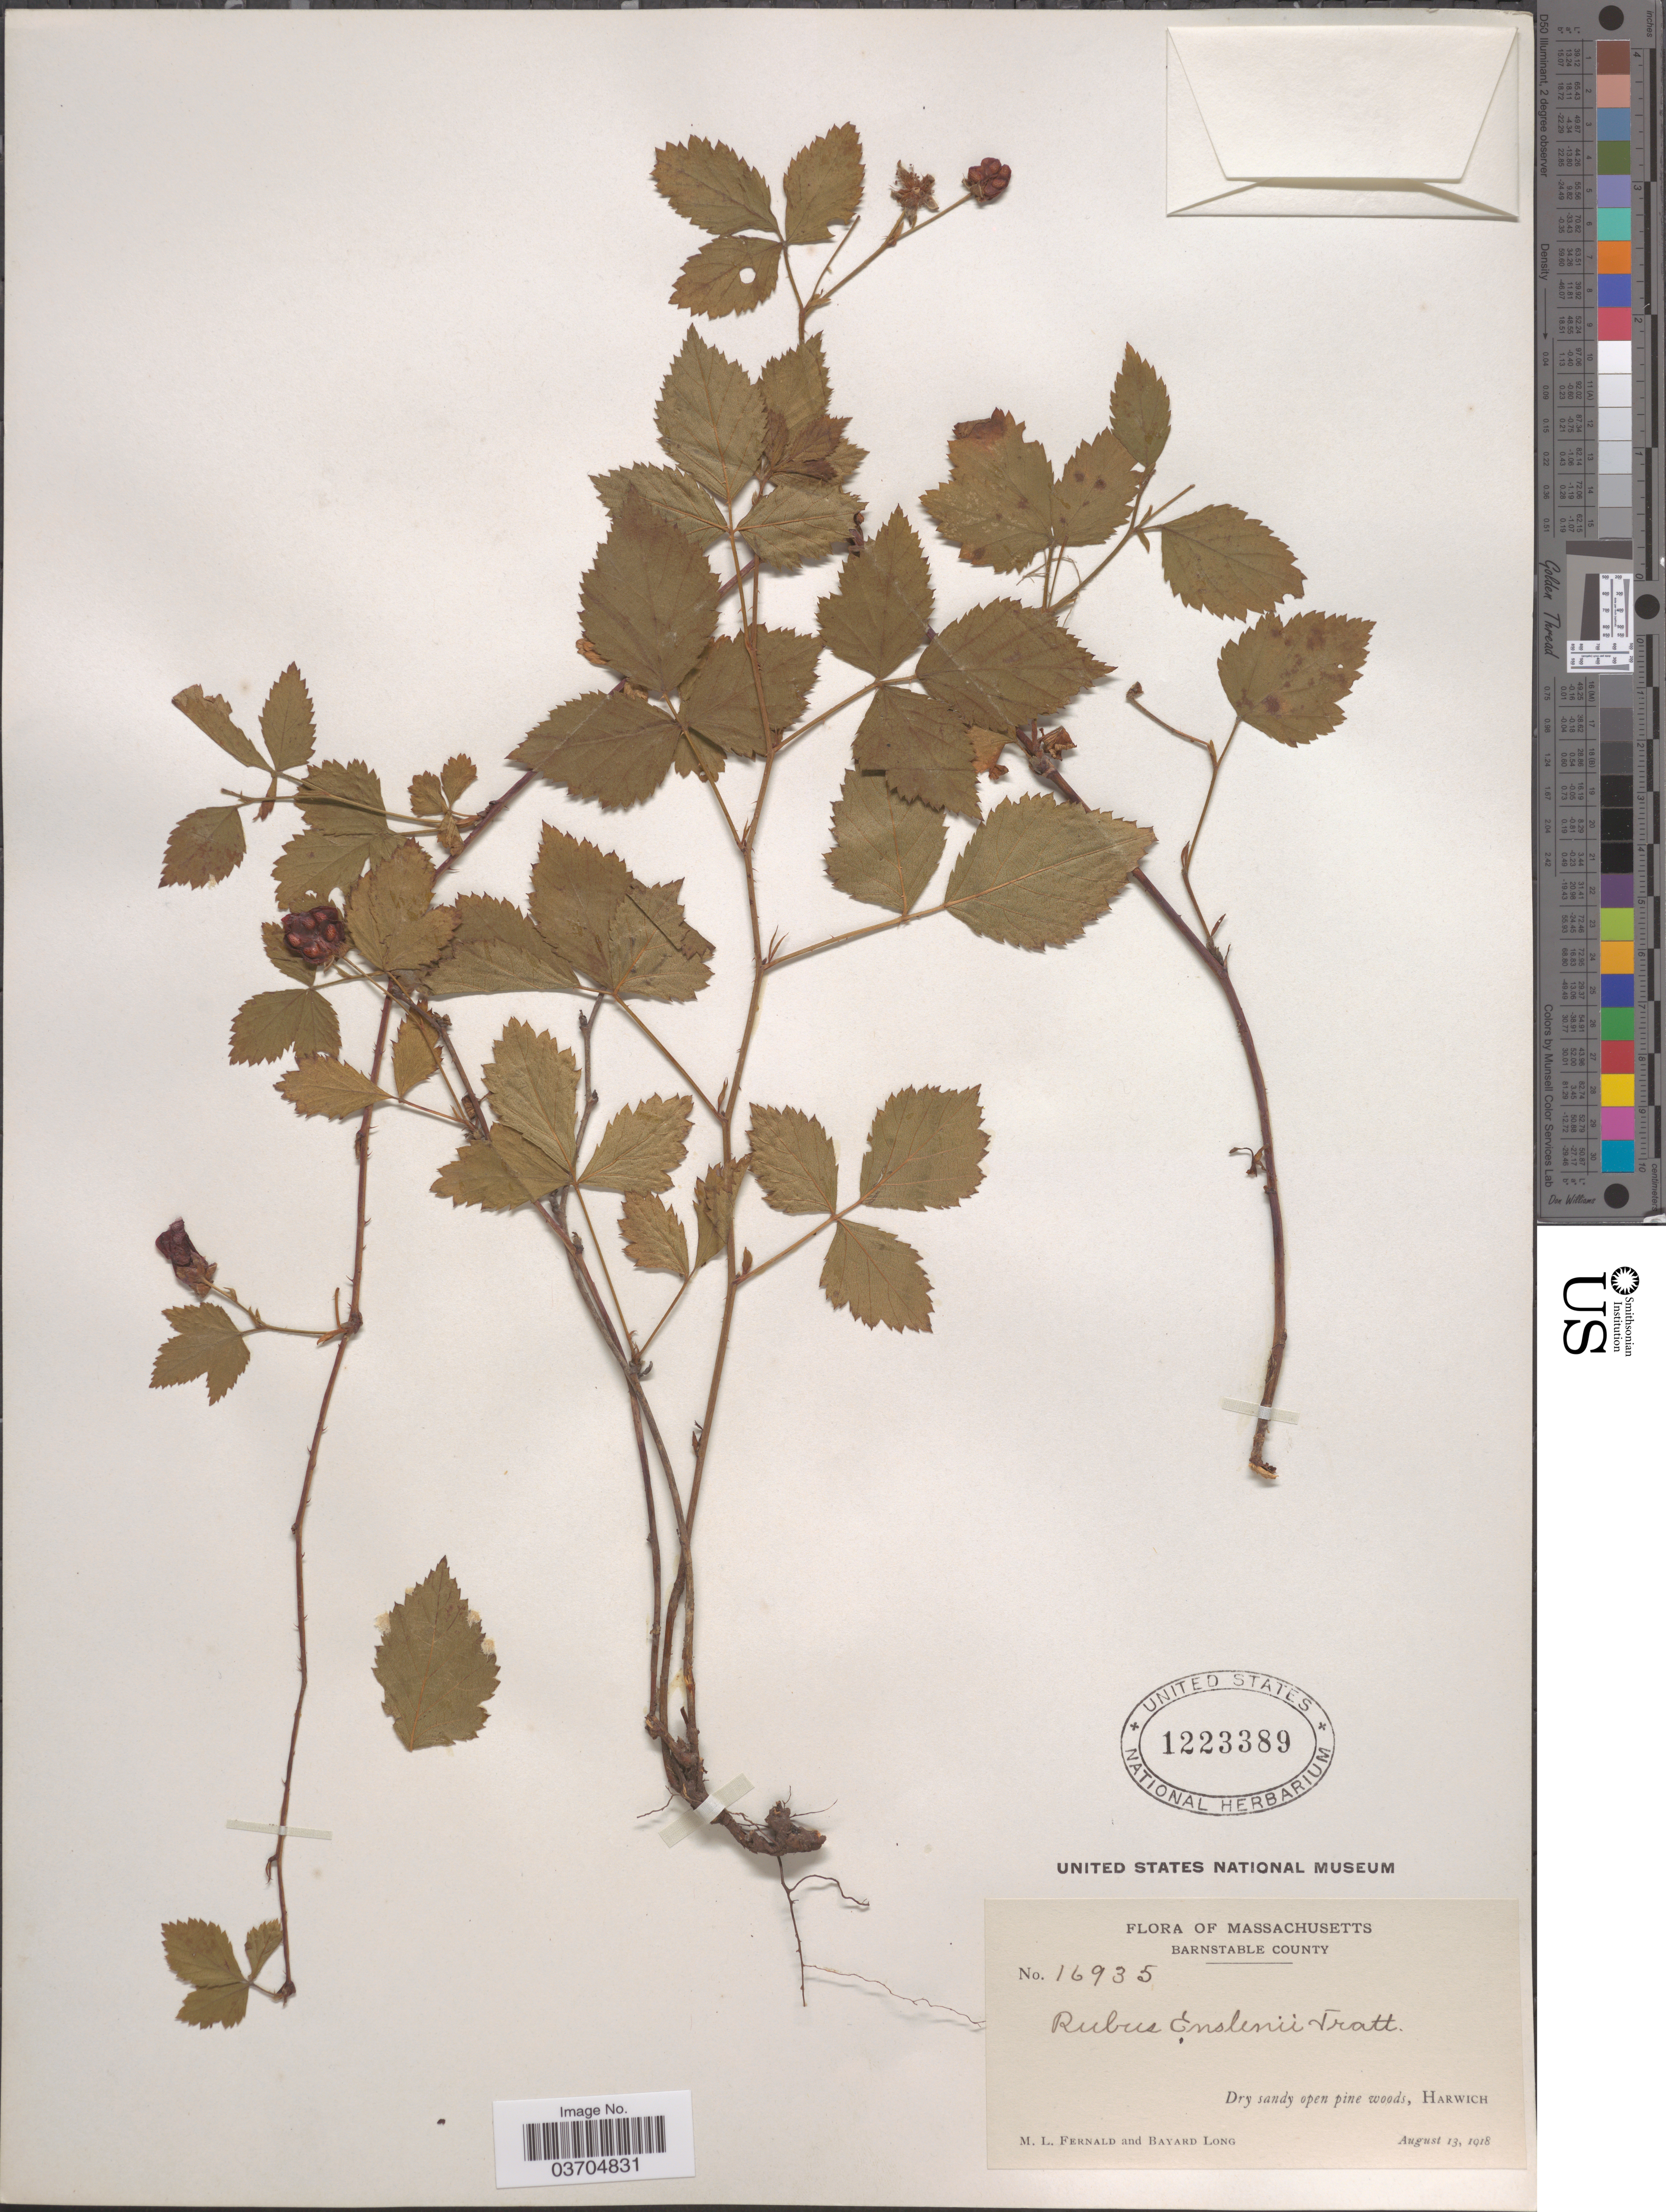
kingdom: Plantae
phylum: Tracheophyta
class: Magnoliopsida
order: Rosales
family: Rosaceae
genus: Rubus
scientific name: Rubus enslenii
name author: Tratt.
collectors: M. L. Fernald & B. Long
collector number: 16935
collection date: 1918-08-13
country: United States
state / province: Massachusetts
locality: Barnstable County. Harwich.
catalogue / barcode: US 1223389